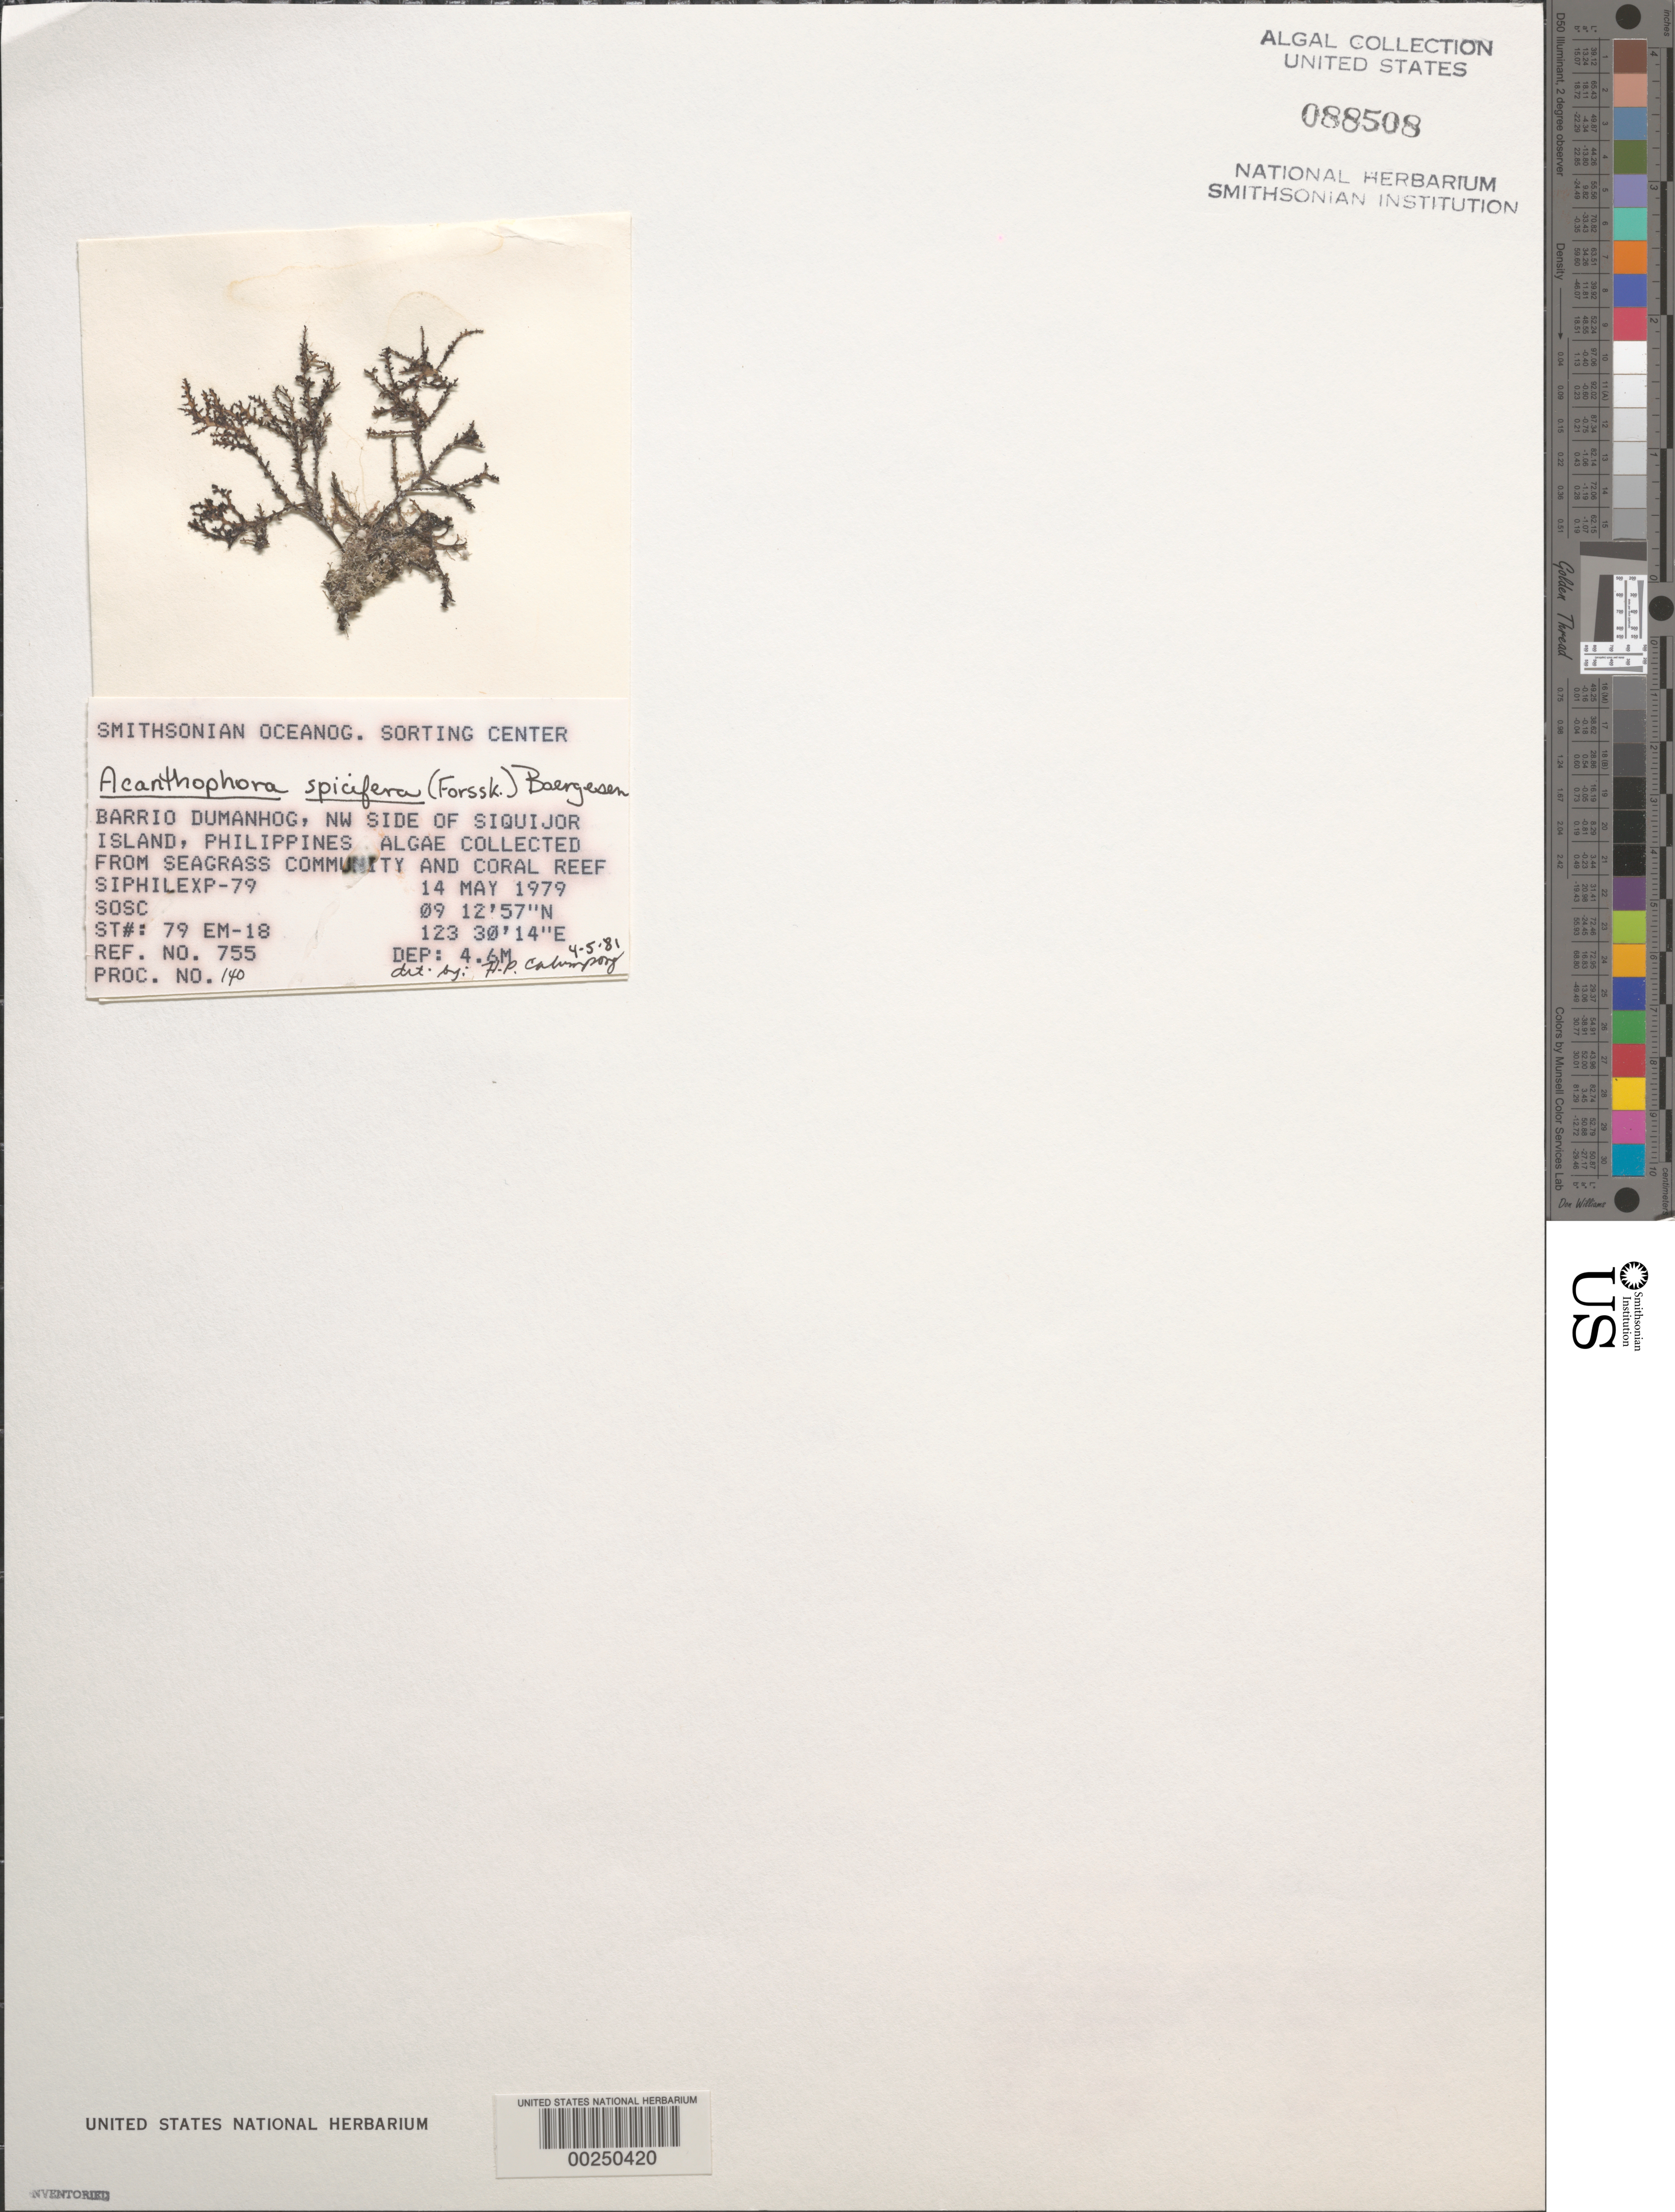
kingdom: Plantae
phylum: Rhodophyta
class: Florideophyceae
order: Ceramiales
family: Rhodomelaceae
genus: Acanthophora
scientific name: Acanthophora spicifera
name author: (Vahl) Børgesen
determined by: Calumpong, H. P.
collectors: SOSC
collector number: Station 79 Em-18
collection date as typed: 14 May 1979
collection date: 1979-05-14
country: Philippines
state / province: Central Visayas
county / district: Siquijor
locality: Visayan, Barrio dumanhog, siquijor island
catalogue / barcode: US 88508